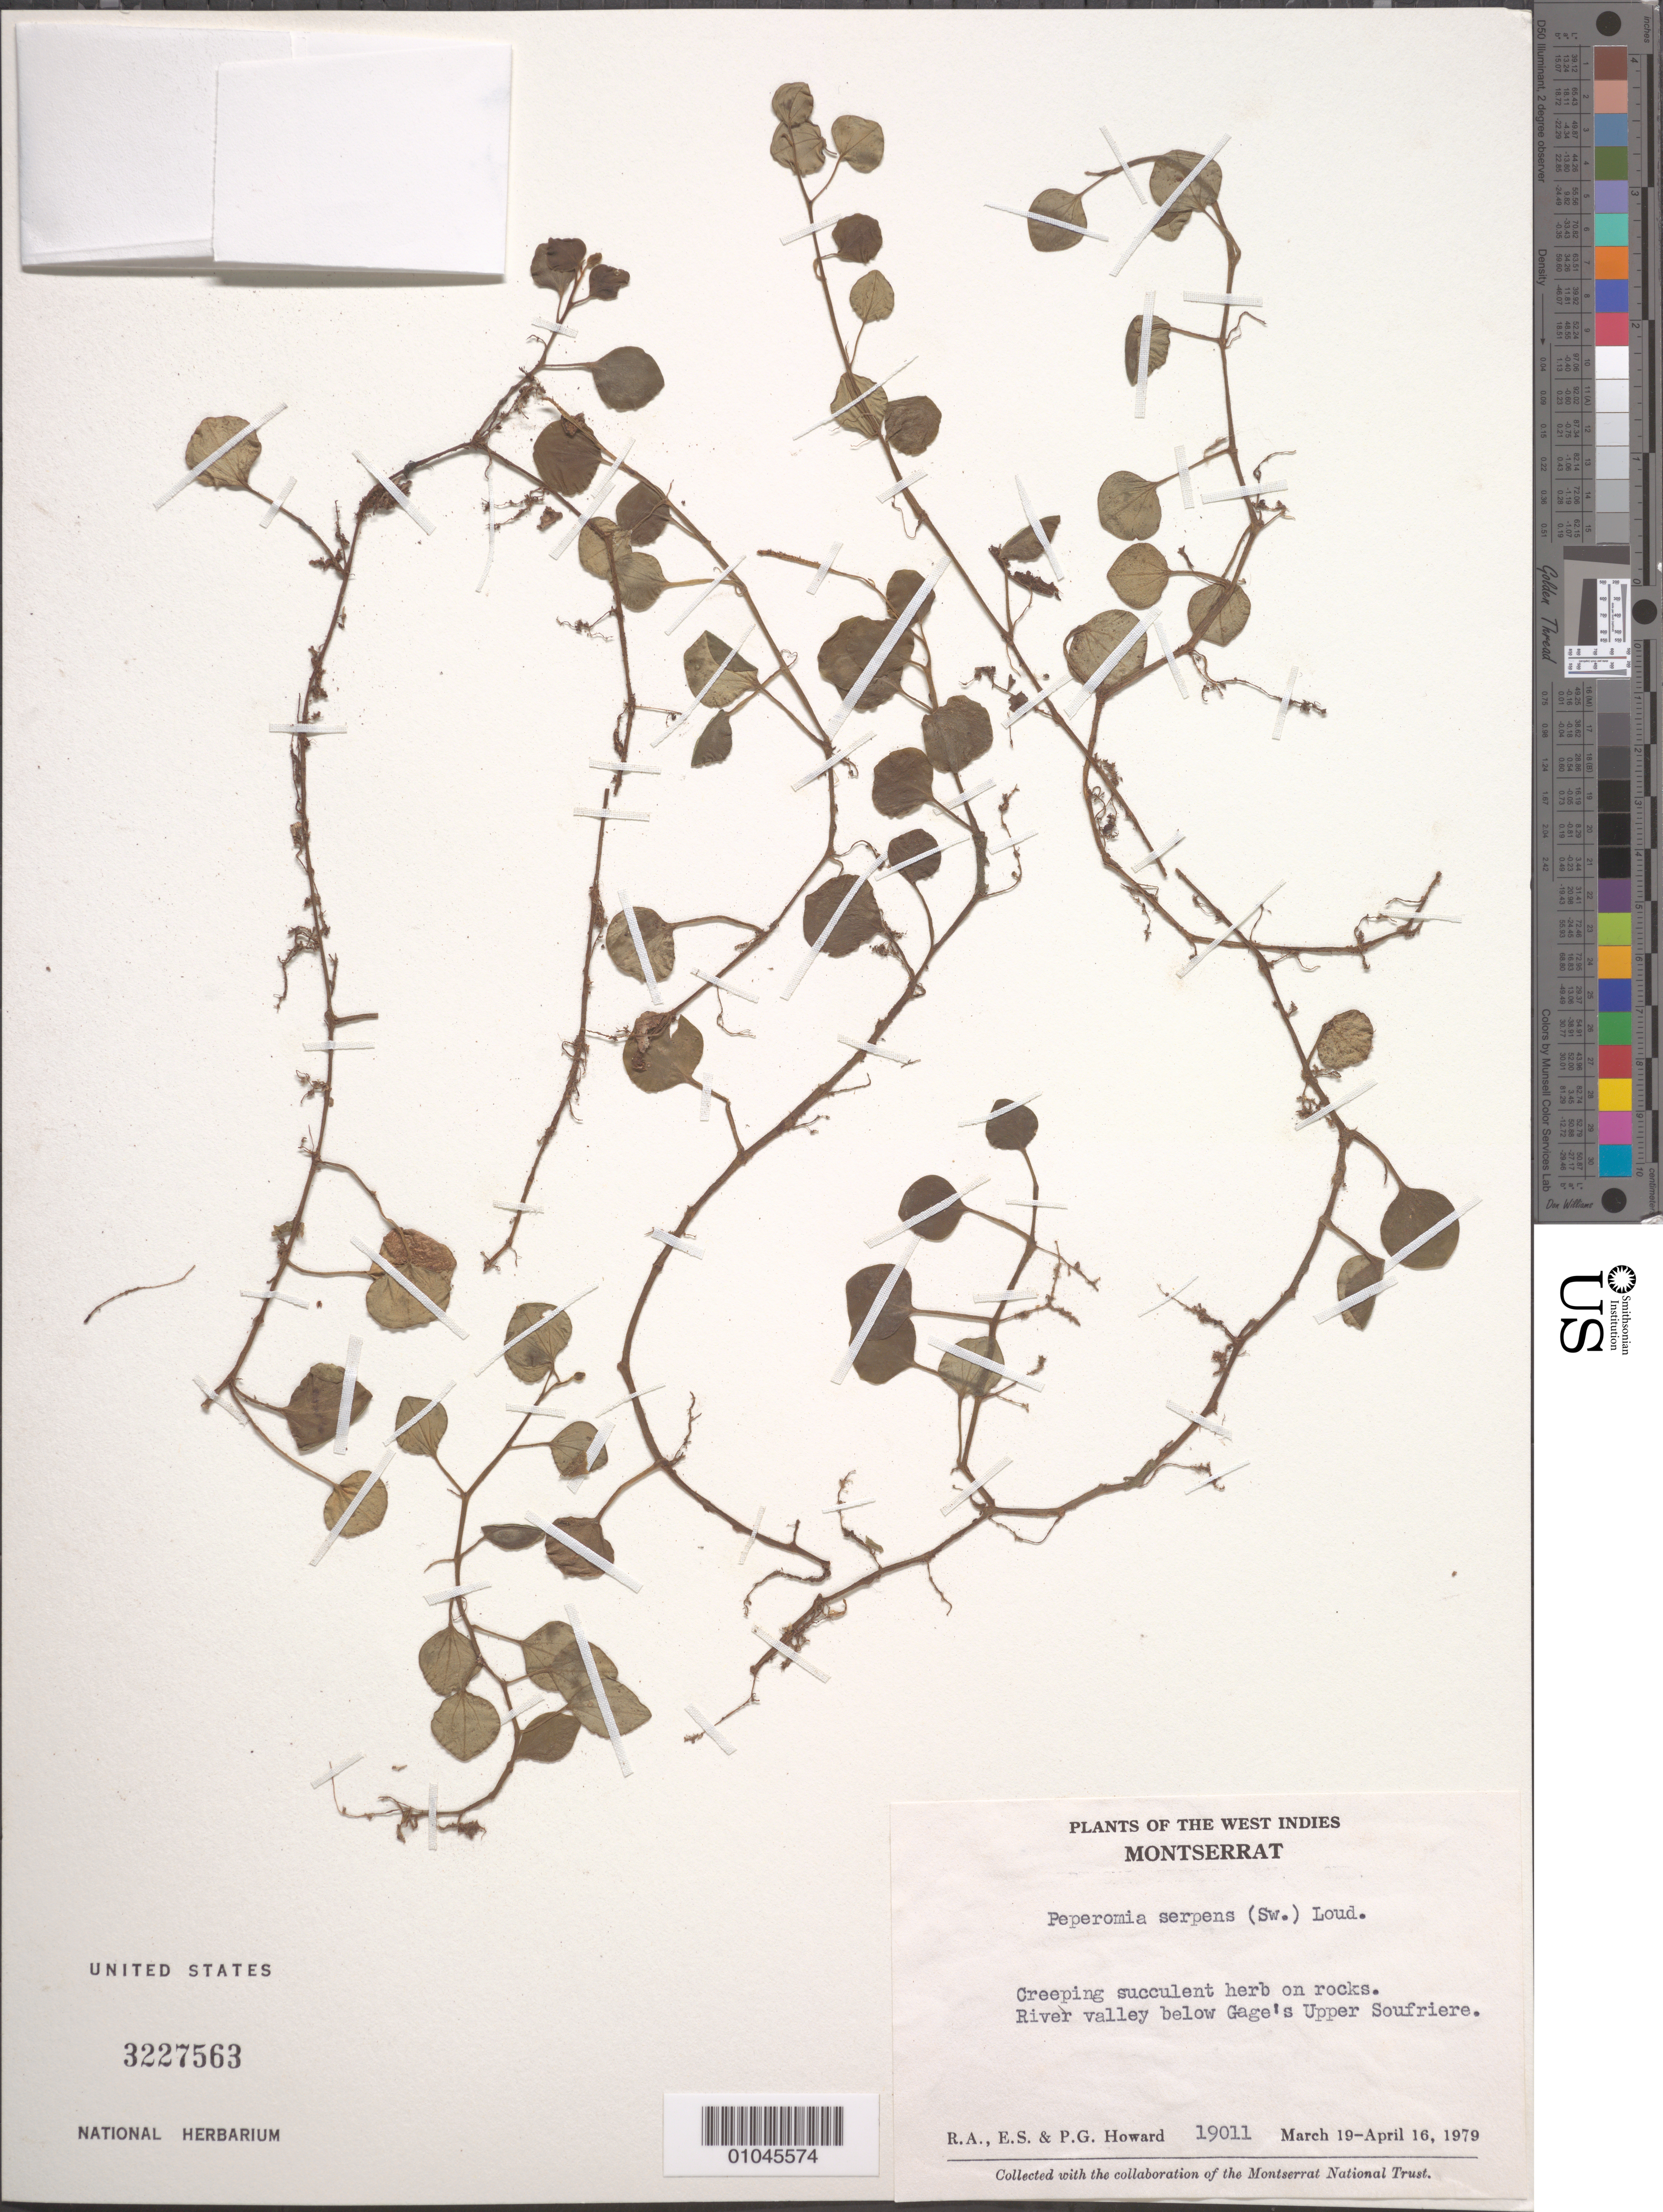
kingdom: Plantae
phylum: Tracheophyta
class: Magnoliopsida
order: Piperales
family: Piperaceae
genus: Peperomia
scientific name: Peperomia serpens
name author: (Sw.) Loudon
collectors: E. S. Howard, P. Howard & R. A. Howard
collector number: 19011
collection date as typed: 19 Mar 1979 to 16 Apr 1979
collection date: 1979-03-19/1979-04-16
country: Montserrat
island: Montserrat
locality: Creeping succulent herb on rocks. River Valley below Gage's Upper Soufriere.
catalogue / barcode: US 3227563